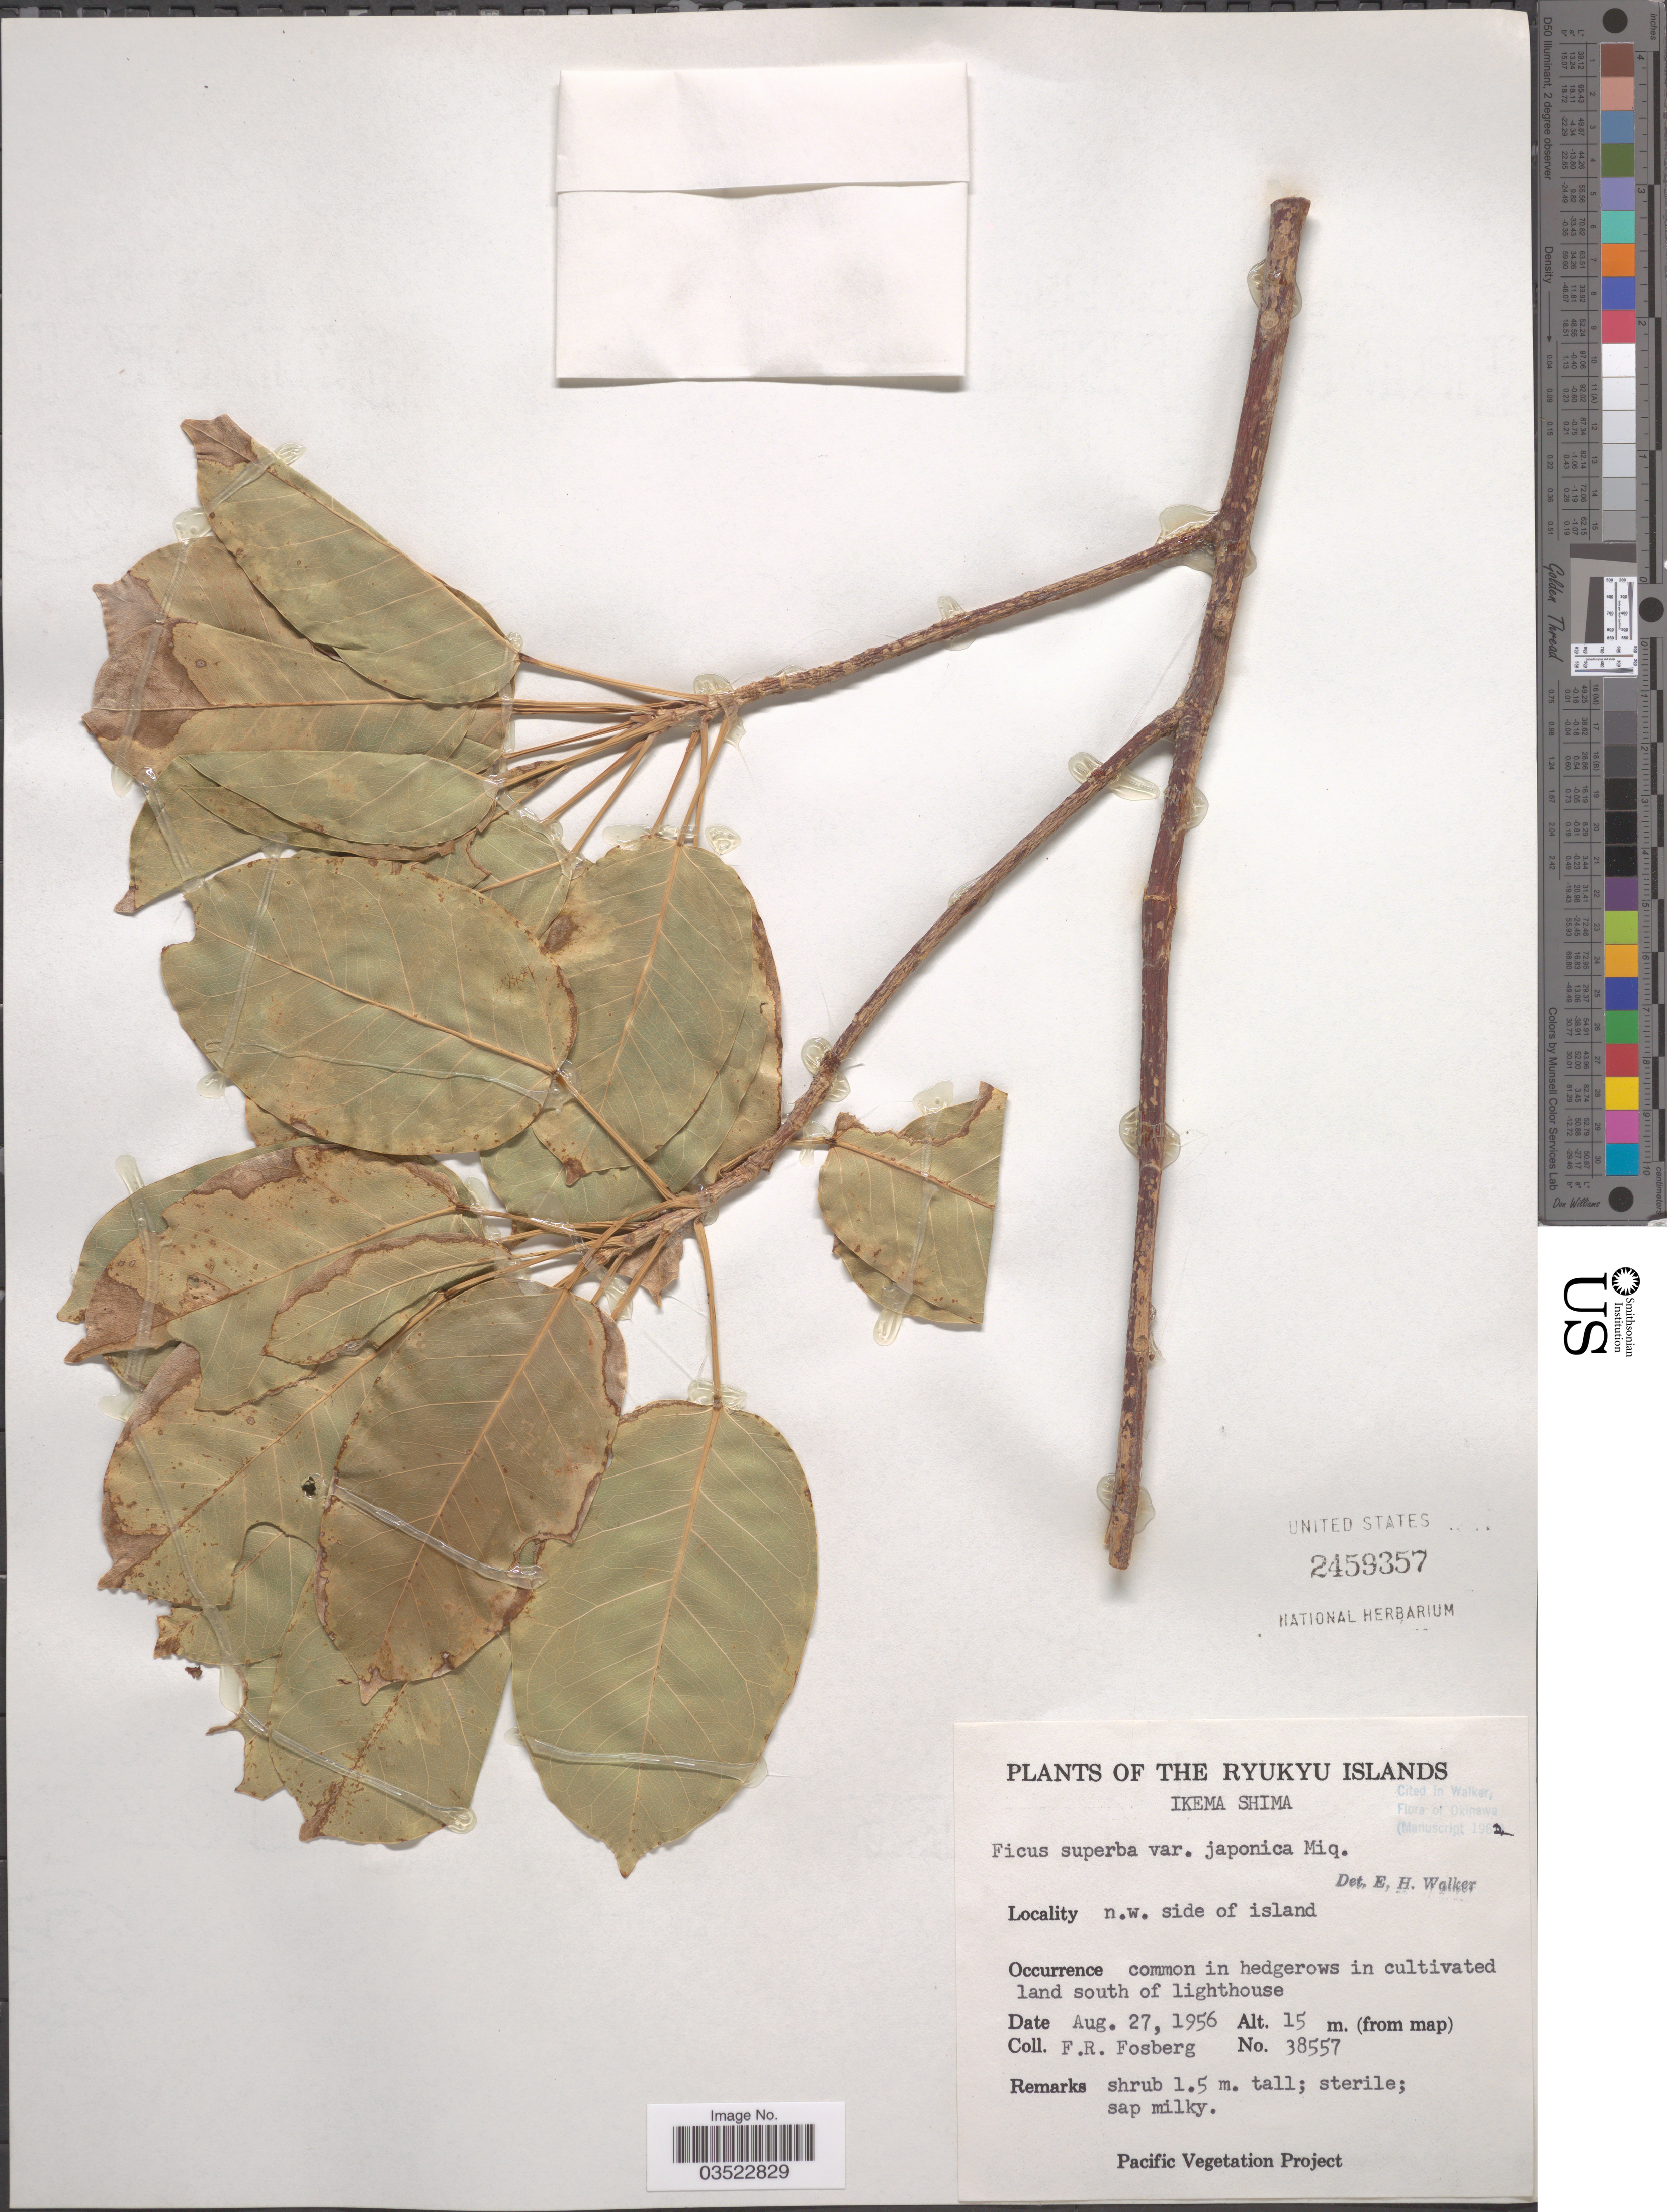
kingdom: Plantae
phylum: Tracheophyta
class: Magnoliopsida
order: Rosales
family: Moraceae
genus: Ficus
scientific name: Ficus superba var. japonica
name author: Miq.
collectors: F. R. Fosberg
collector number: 38557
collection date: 1956-08-27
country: Japan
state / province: Okinawa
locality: Ryukyu Islands. Ikema Shima. N.w. side of island.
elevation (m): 15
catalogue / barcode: US 2459357